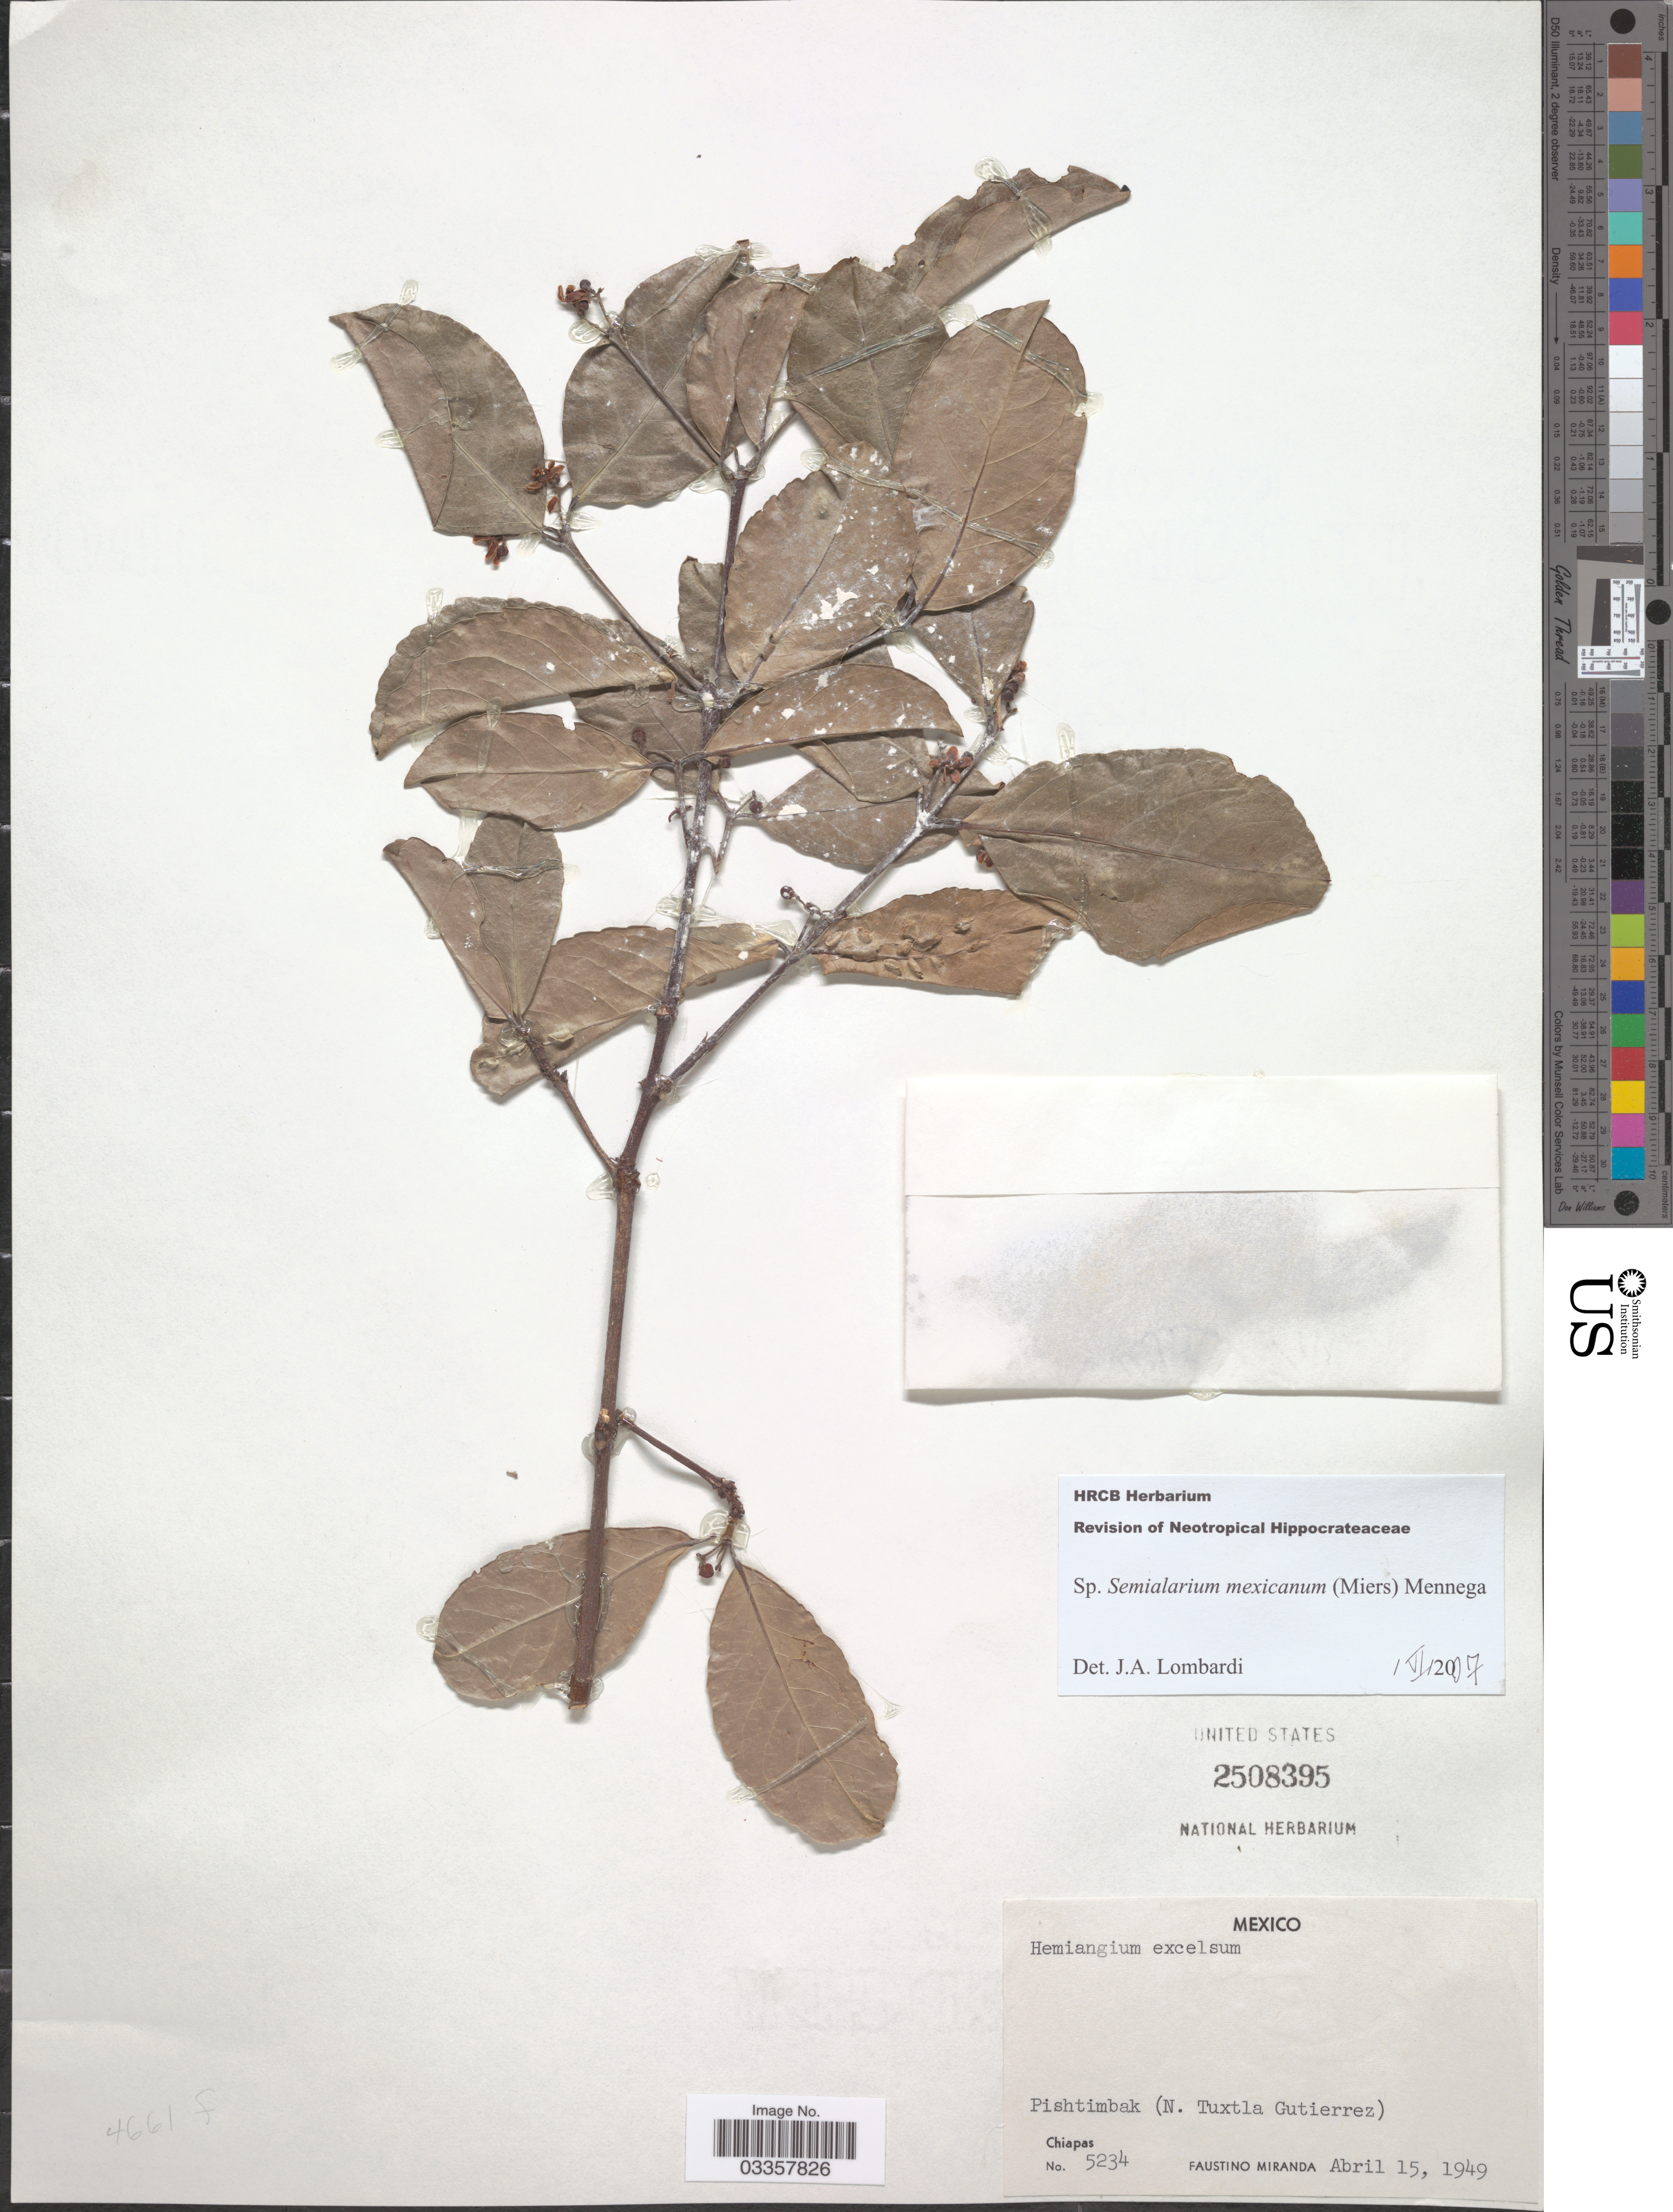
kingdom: Plantae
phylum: Tracheophyta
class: Magnoliopsida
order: Celastrales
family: Celastraceae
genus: Semialarium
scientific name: Semialarium mexicanum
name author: (Miers) Mennega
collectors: F. Miranda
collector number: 5234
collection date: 1949-04-15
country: Mexico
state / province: Chiapas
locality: Pishtimbak (N. Tuxtla Gutierrez).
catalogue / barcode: US 2508395